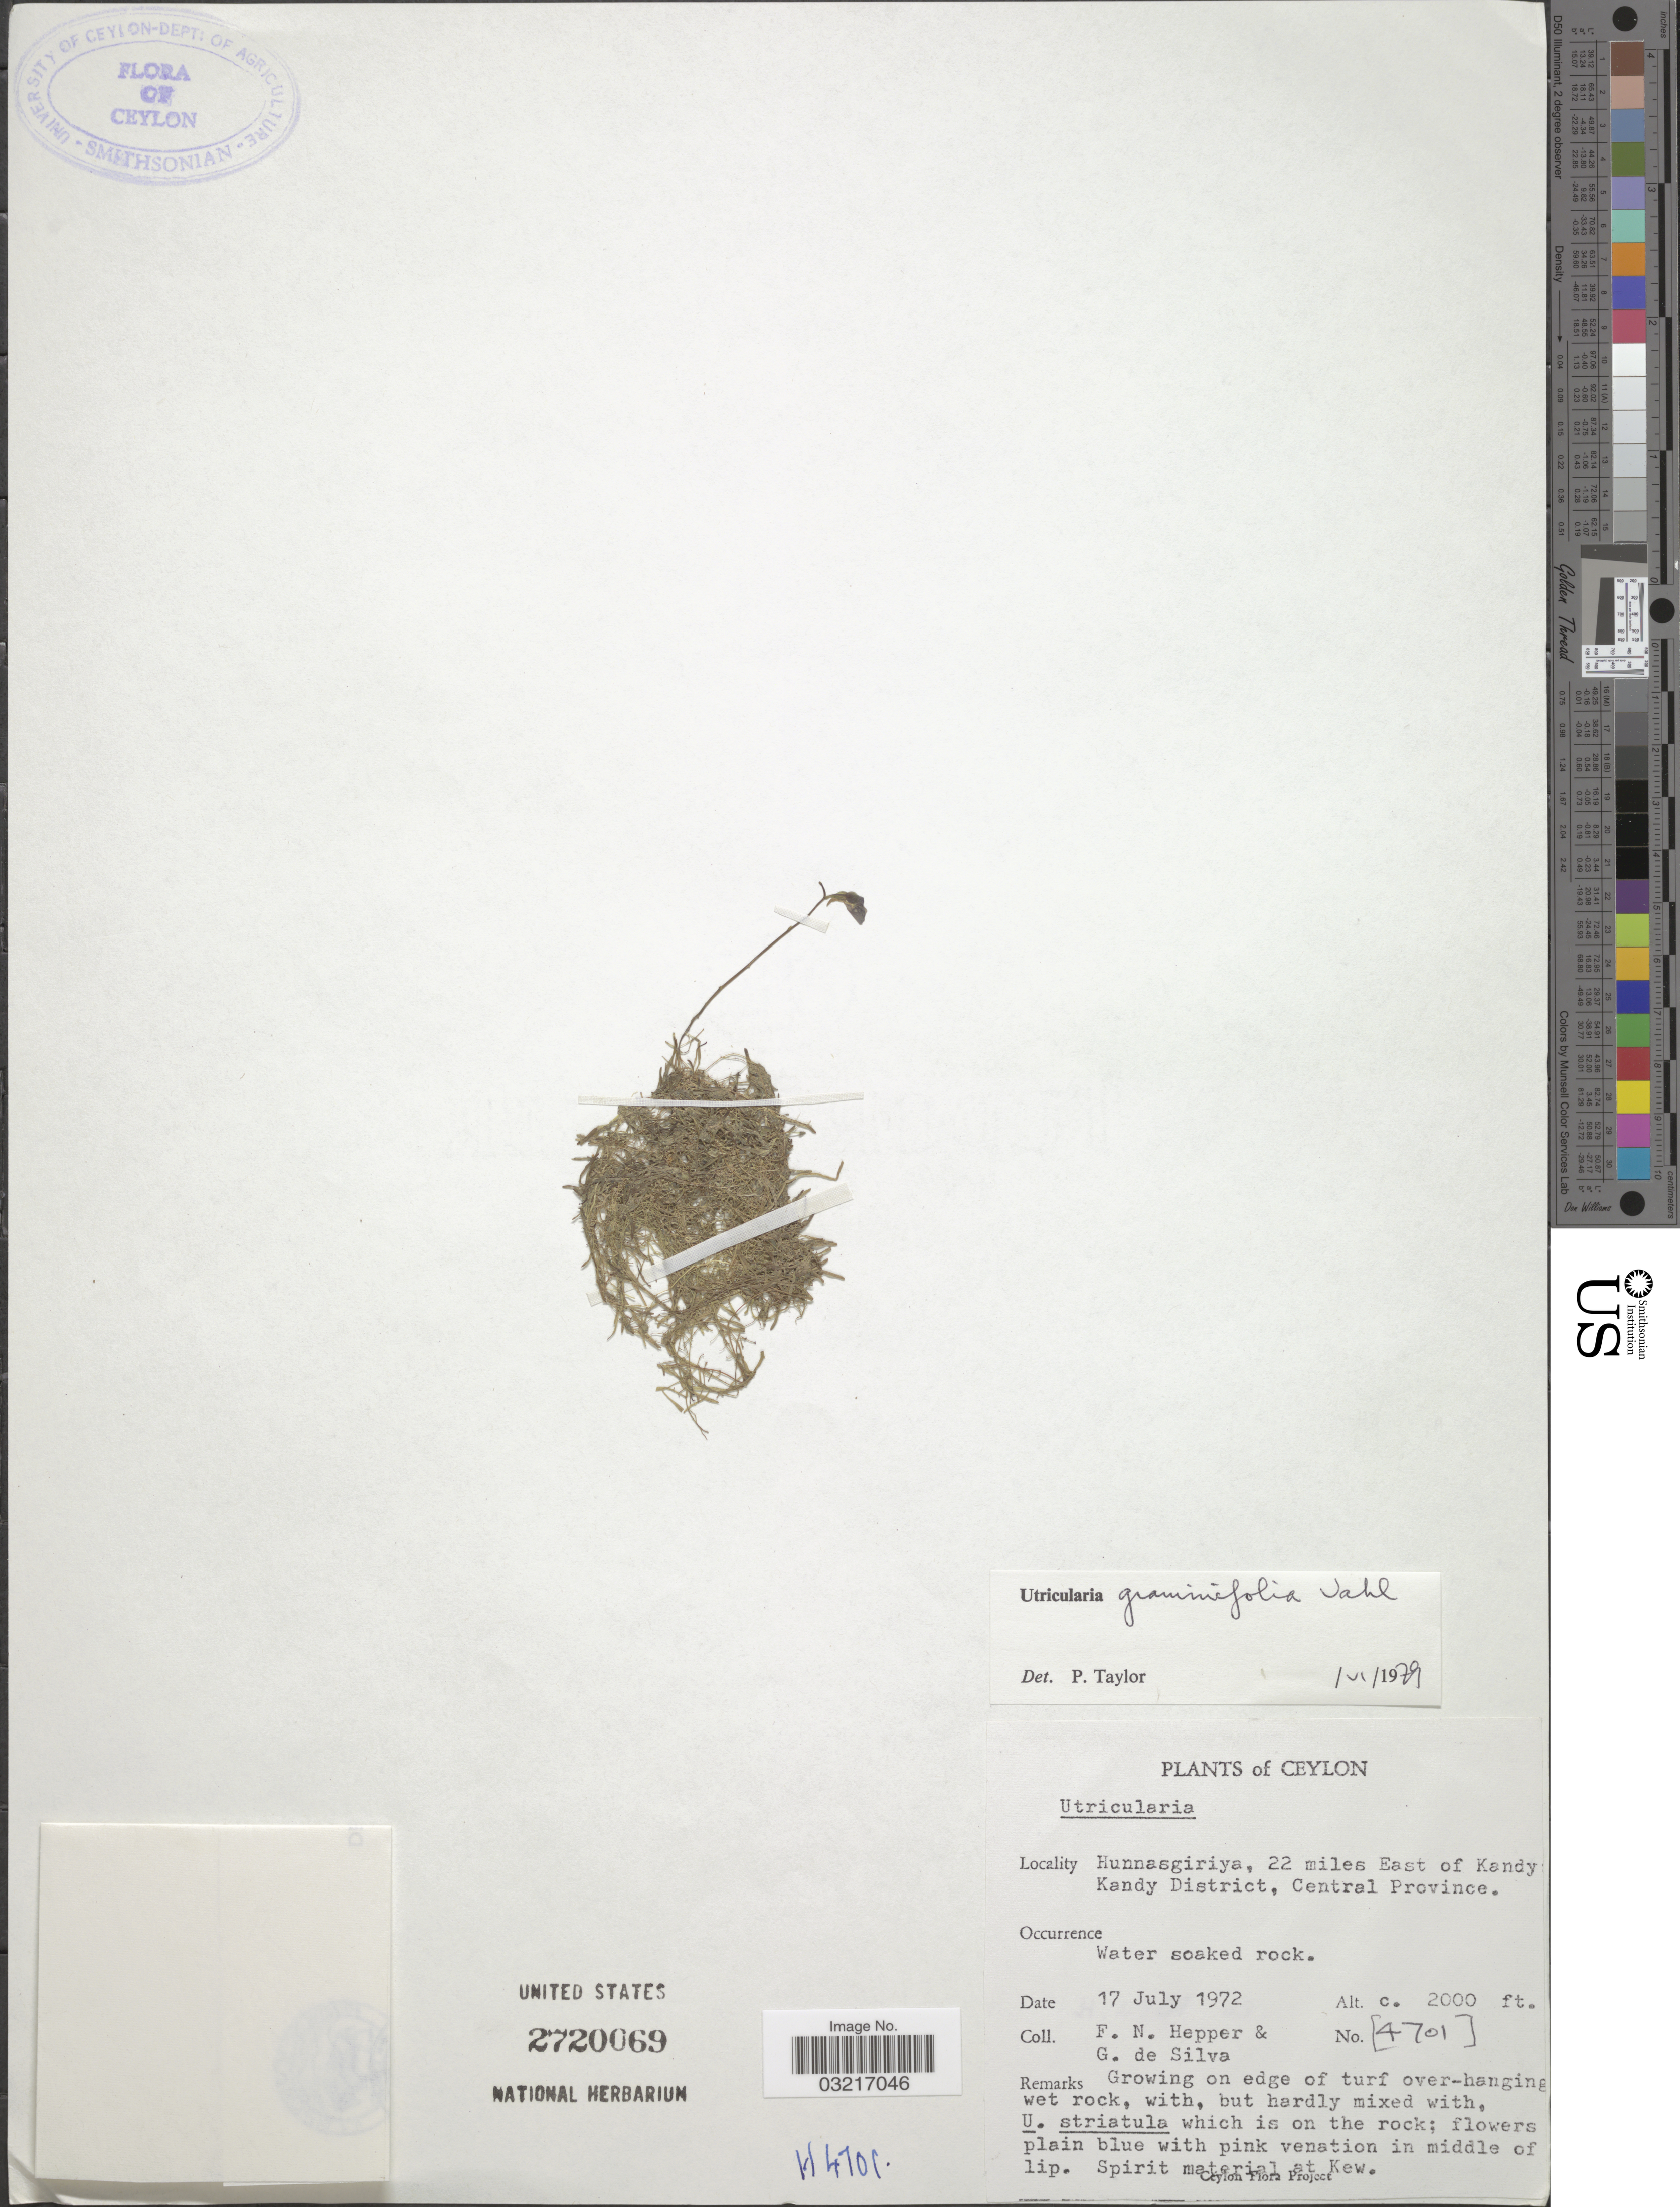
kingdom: Plantae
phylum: Tracheophyta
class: Magnoliopsida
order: Lamiales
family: Lentibulariaceae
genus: Utricularia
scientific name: Utricularia graminifolia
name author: Vahl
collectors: F. Hepper & G. De Silva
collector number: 4701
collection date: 1972-07-17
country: Sri Lanka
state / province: Central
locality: Ceylon, Hunnasgiriya, 22 miles East of Kandy, Kandy District.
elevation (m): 610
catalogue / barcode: US 2720069